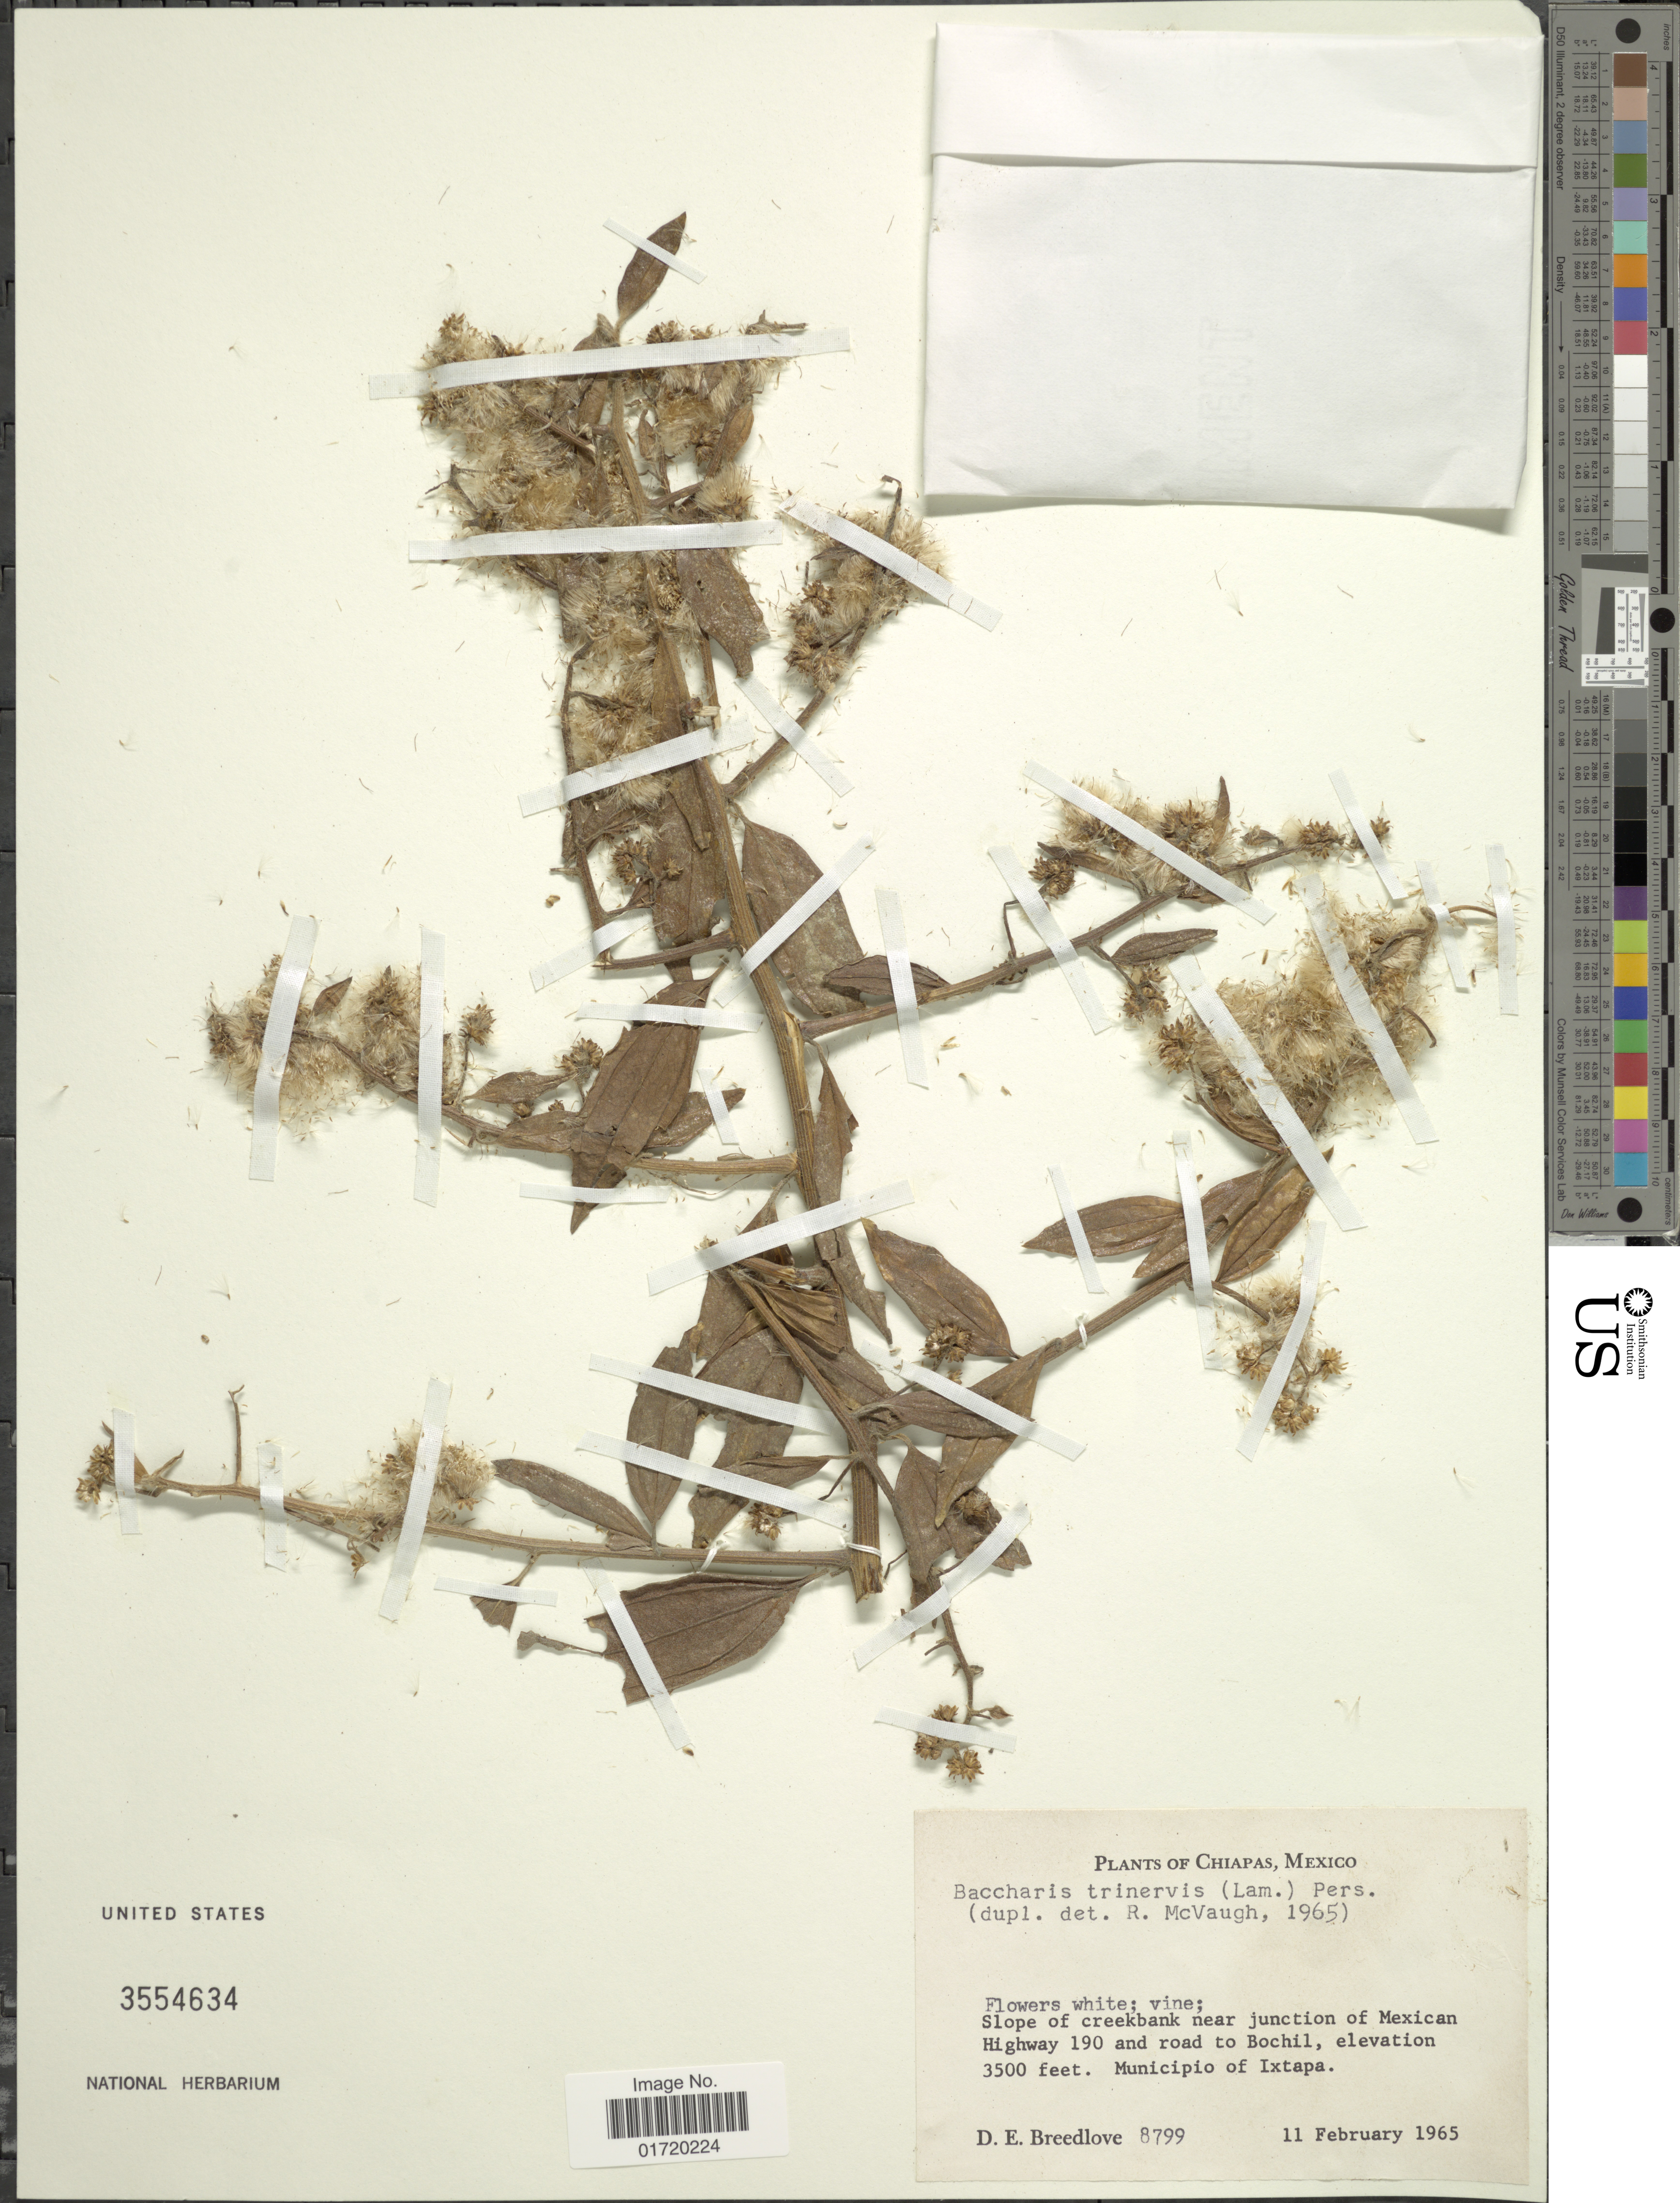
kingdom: Plantae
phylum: Tracheophyta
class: Magnoliopsida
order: Asterales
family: Asteraceae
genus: Baccharis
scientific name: Baccharis trinervis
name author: (Lam.) Pers.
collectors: D. E. Breedlove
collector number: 8799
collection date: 1965-02-11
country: Mexico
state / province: Chiapas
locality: Near junction of Mexican Highway 190 and road to Bochil, Municipio of Ixtapa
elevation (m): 1067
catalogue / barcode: US 3554634